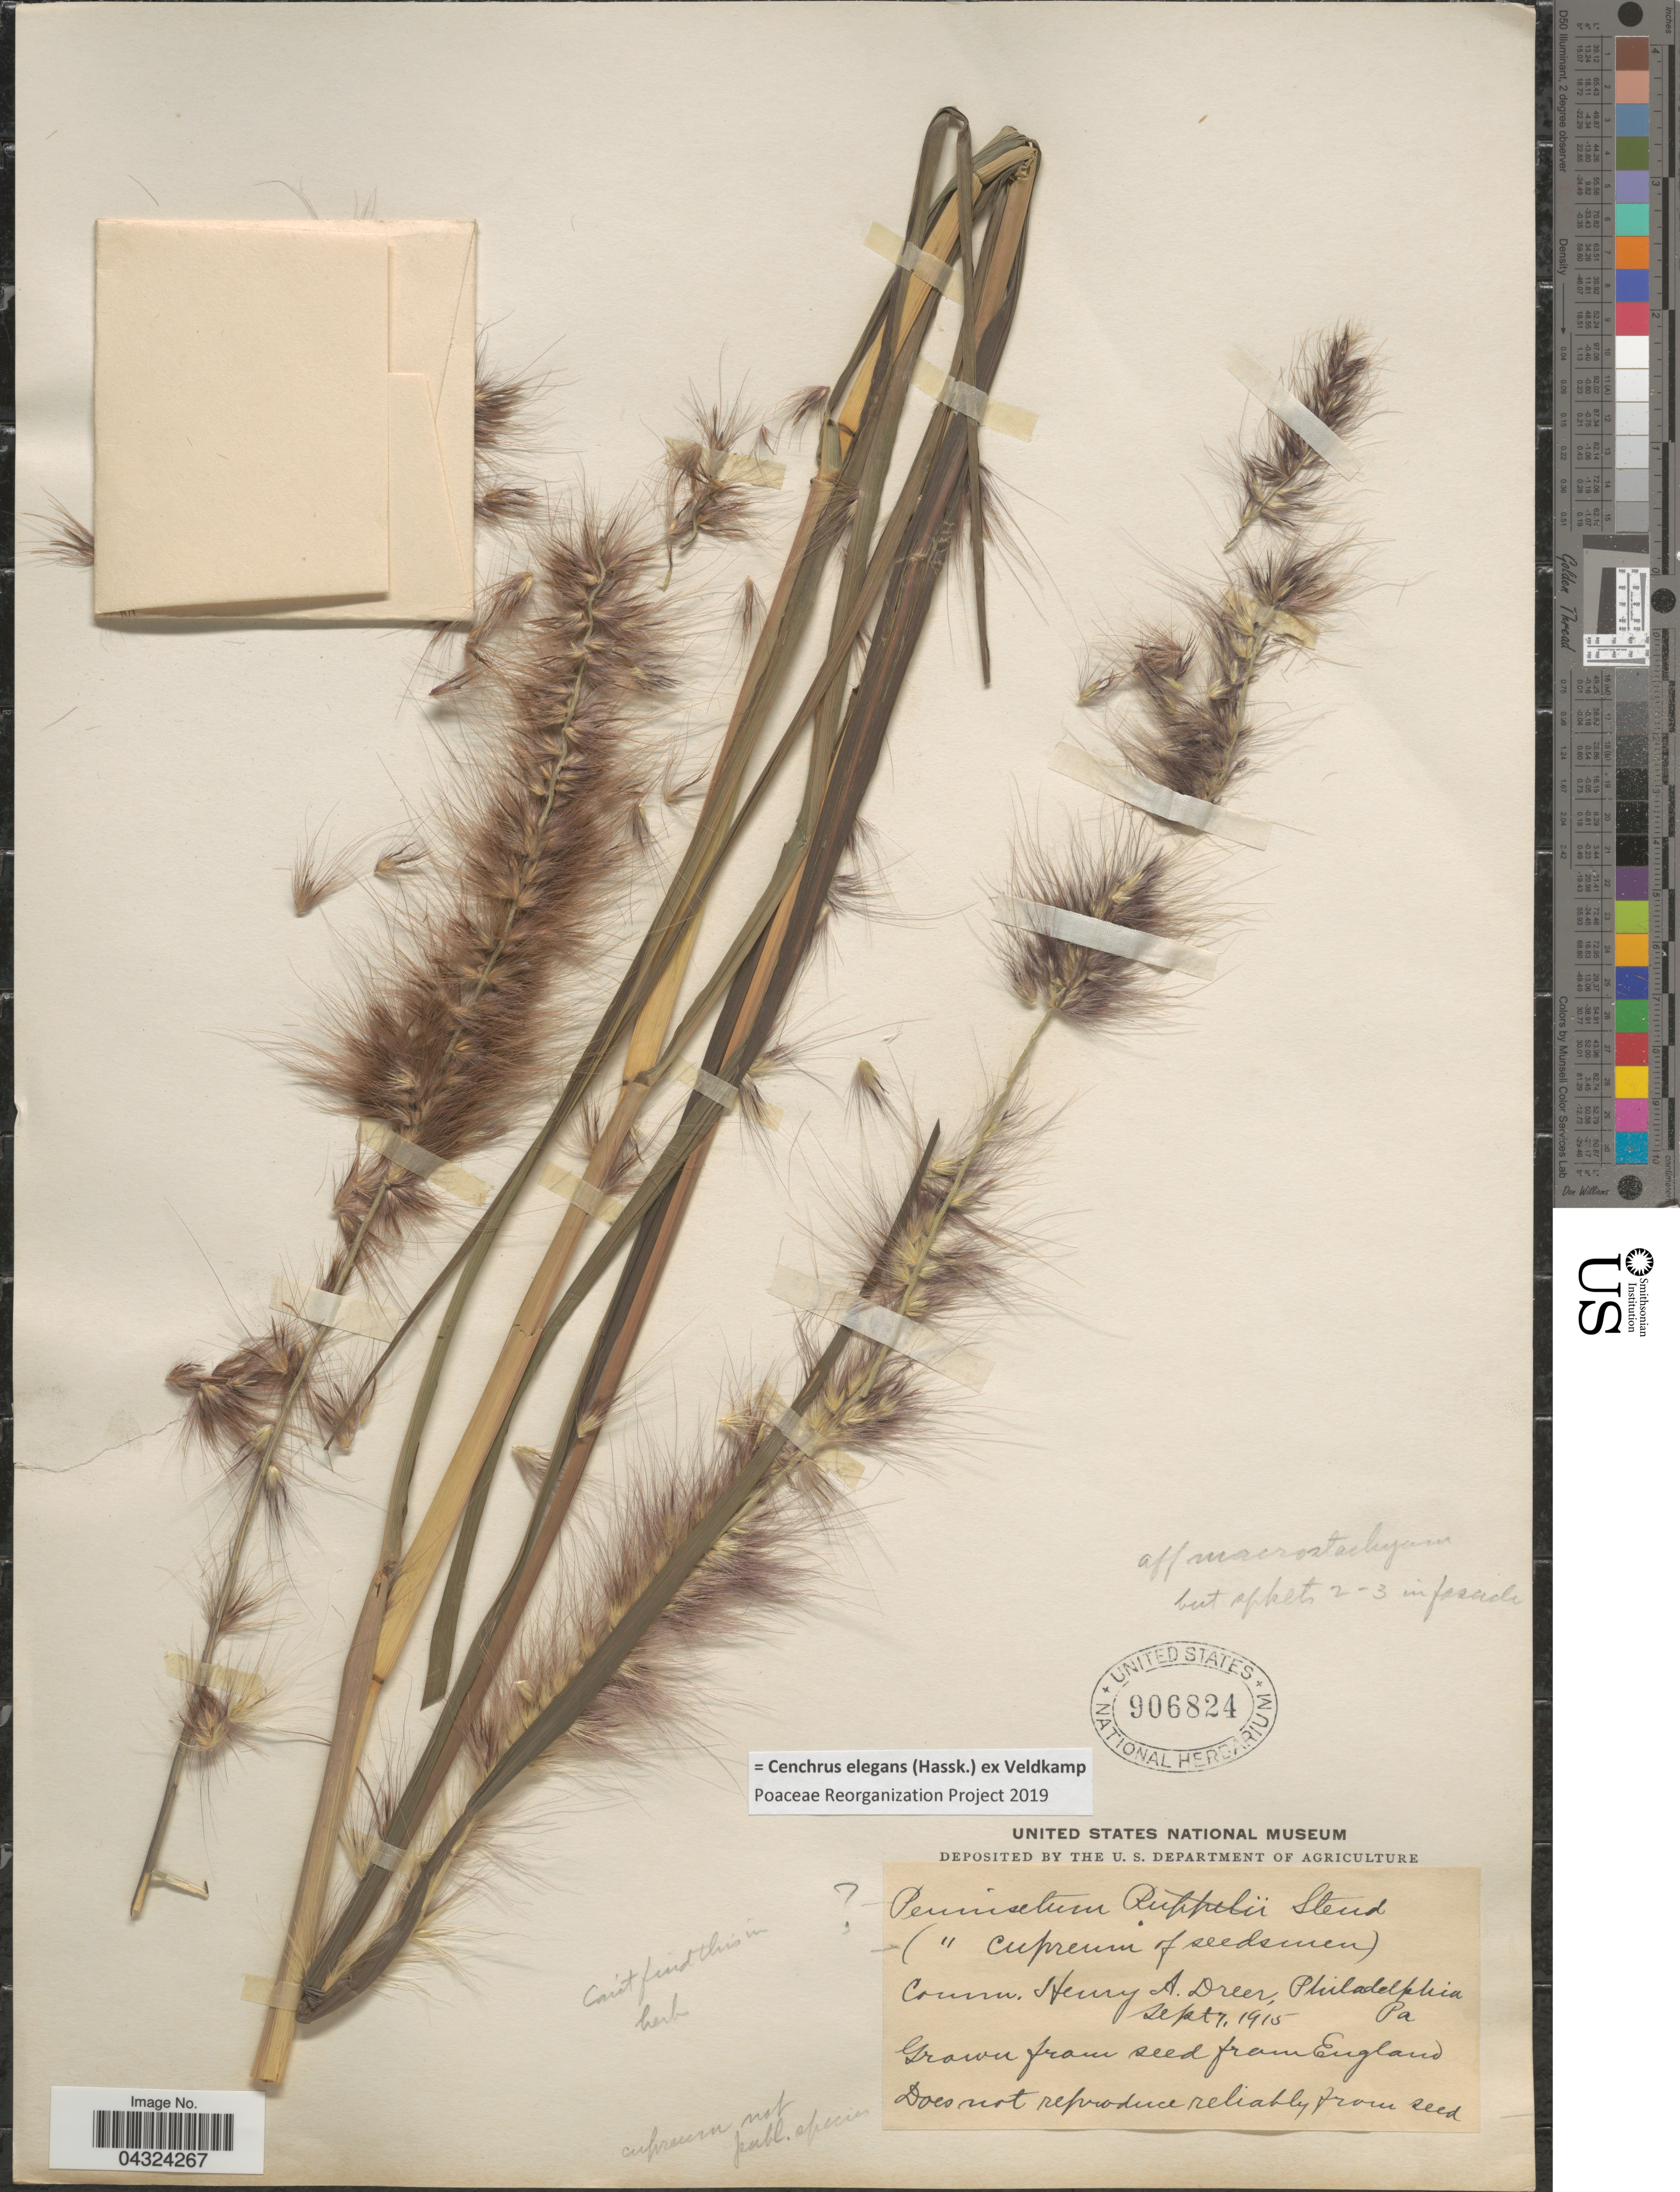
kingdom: Plantae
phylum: Tracheophyta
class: Liliopsida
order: Poales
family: Poaceae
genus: Cenchrus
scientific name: Cenchrus elegans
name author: (Hassk.) Veldkamp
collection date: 1915-09-07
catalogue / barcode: US 906824